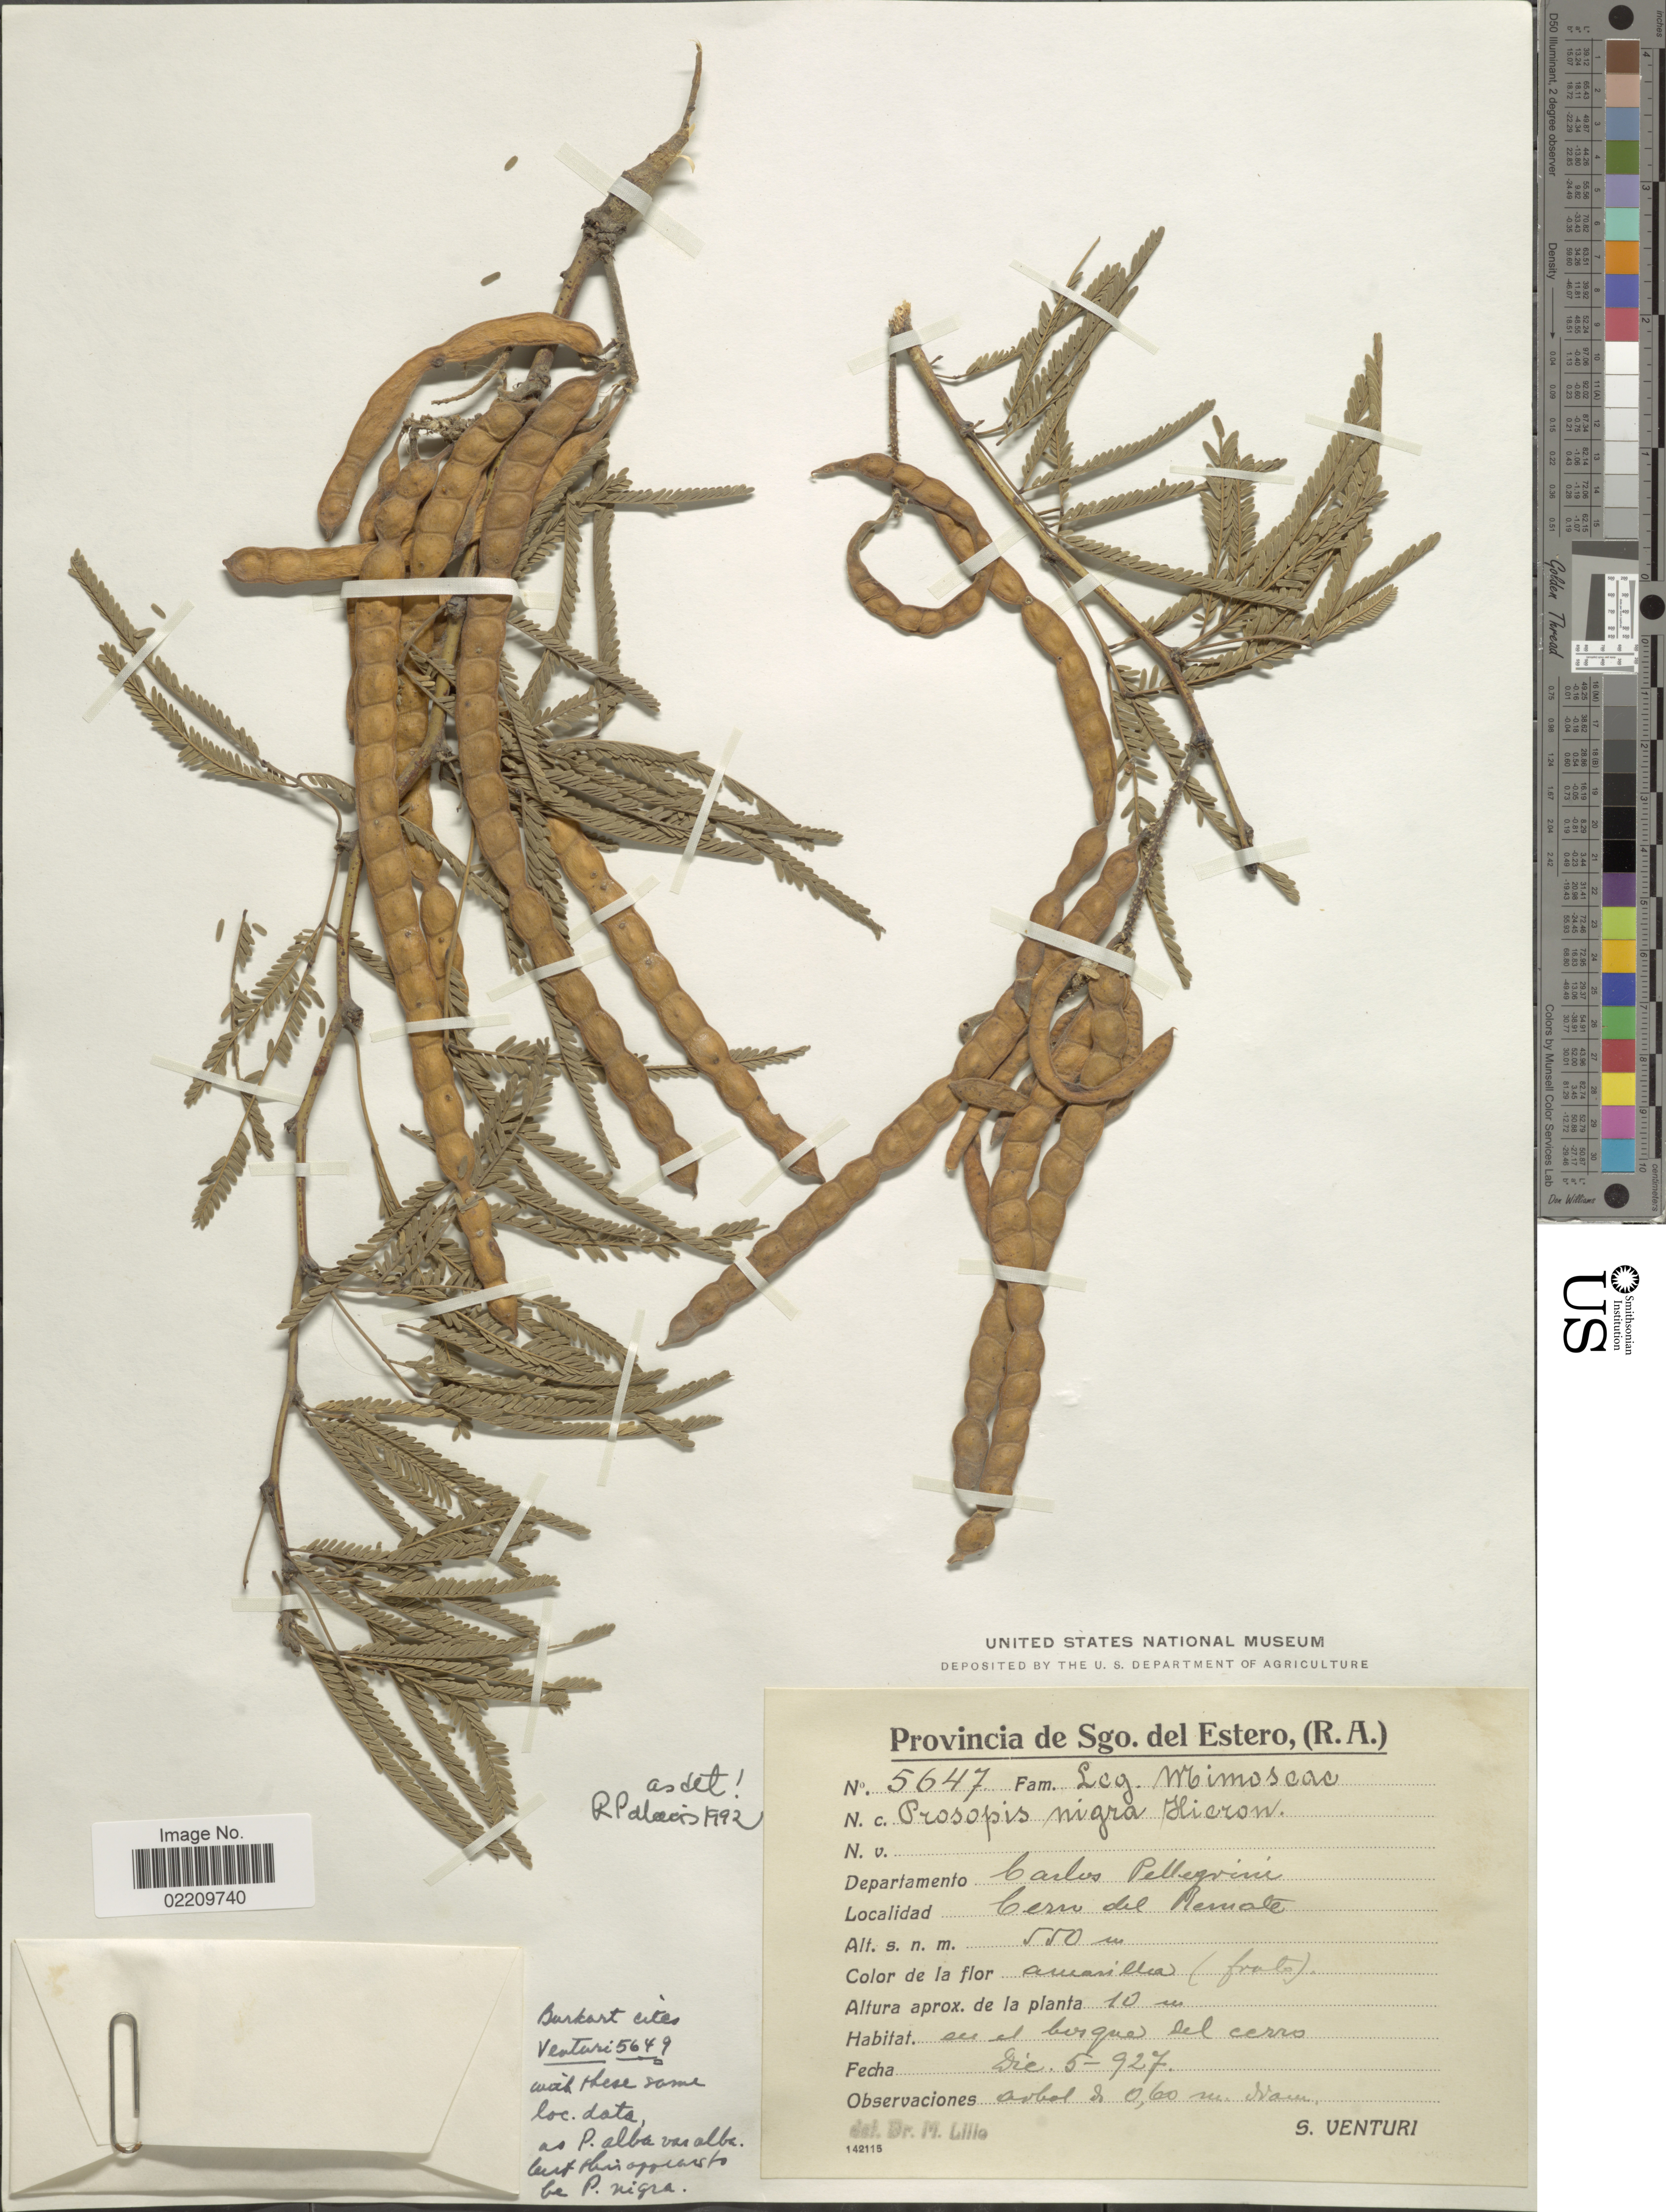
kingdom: Plantae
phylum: Tracheophyta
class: Magnoliopsida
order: Fabales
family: Fabaceae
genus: Neltuma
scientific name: Neltuma nigra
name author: (Griseb.) C. E. Hughes & G.P. Lewis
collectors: S. Venturi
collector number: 5647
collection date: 1927-12-05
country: Argentina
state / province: Santiago del Estero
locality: Provincia de Sgo. del Estero, (R.A.). Departamento Carlos Pellegrini. Cerro del Remate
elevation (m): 550